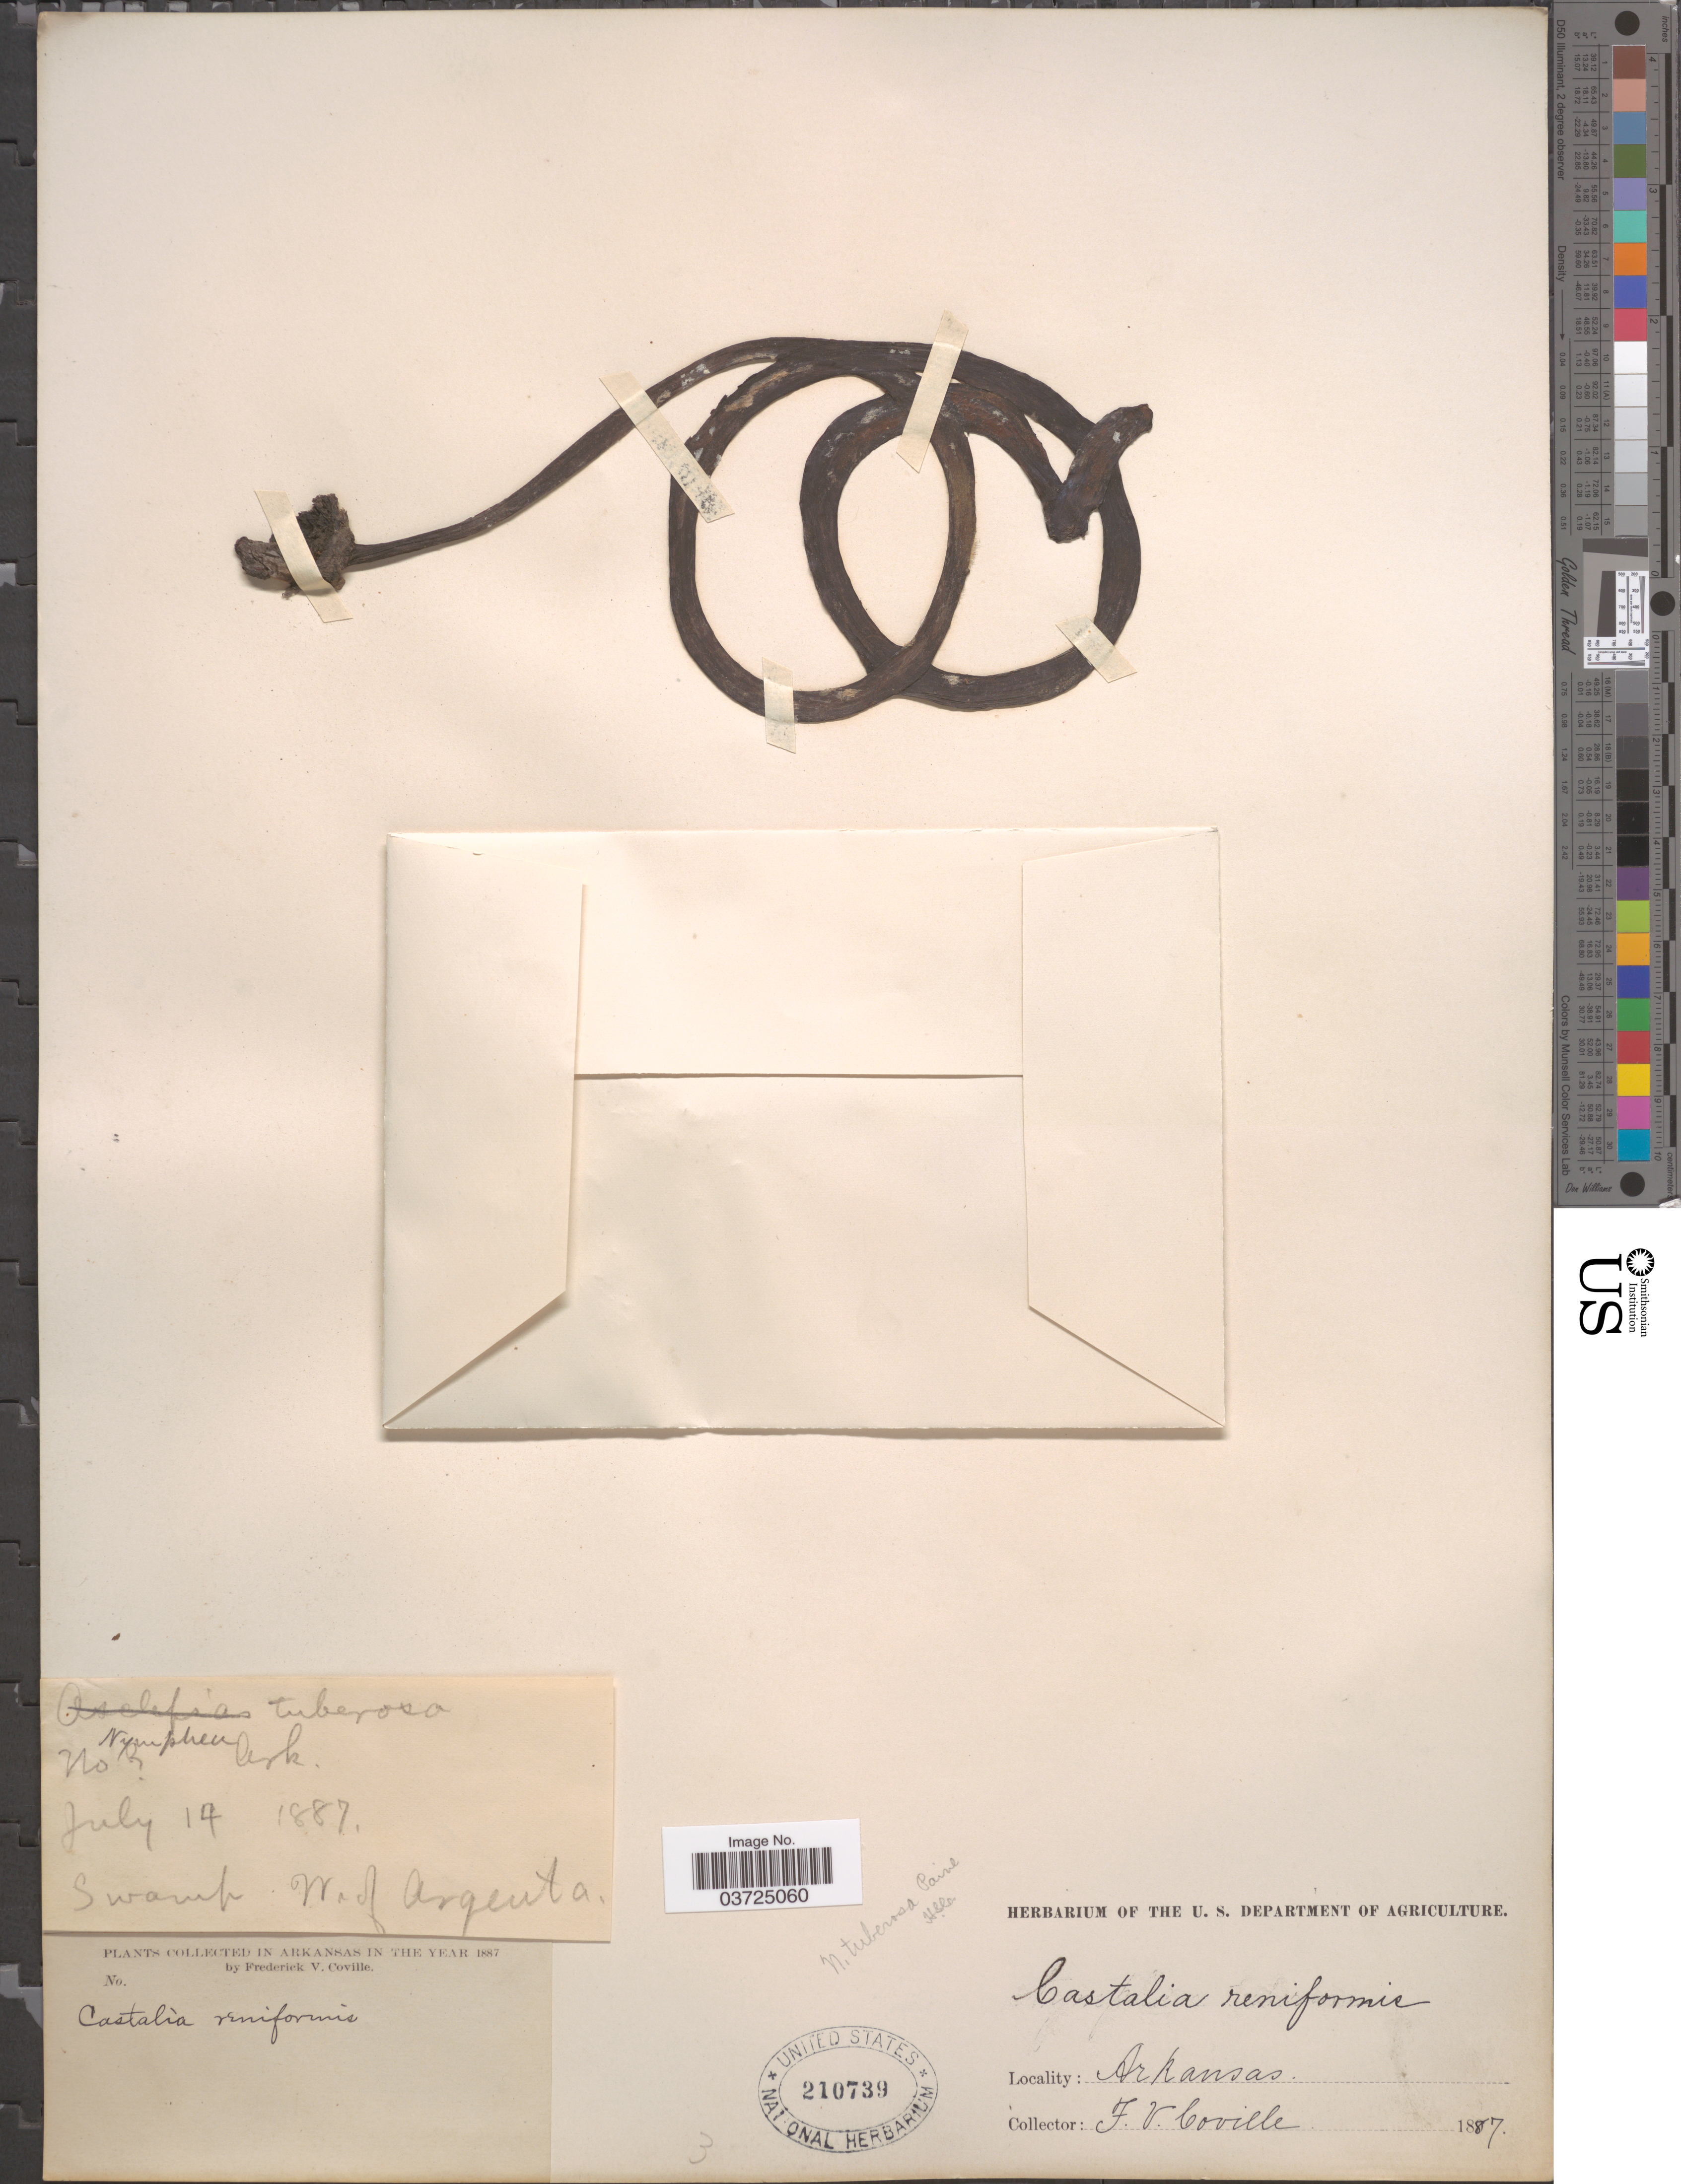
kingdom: Plantae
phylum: Tracheophyta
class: Magnoliopsida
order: Nymphaeales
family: Nymphaeaceae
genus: Nymphaea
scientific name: Nymphaea tuberosa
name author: Paine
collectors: F. V. Coville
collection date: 1887-07-14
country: United States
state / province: Arkansas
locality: W. of Argenta.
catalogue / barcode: US 210739